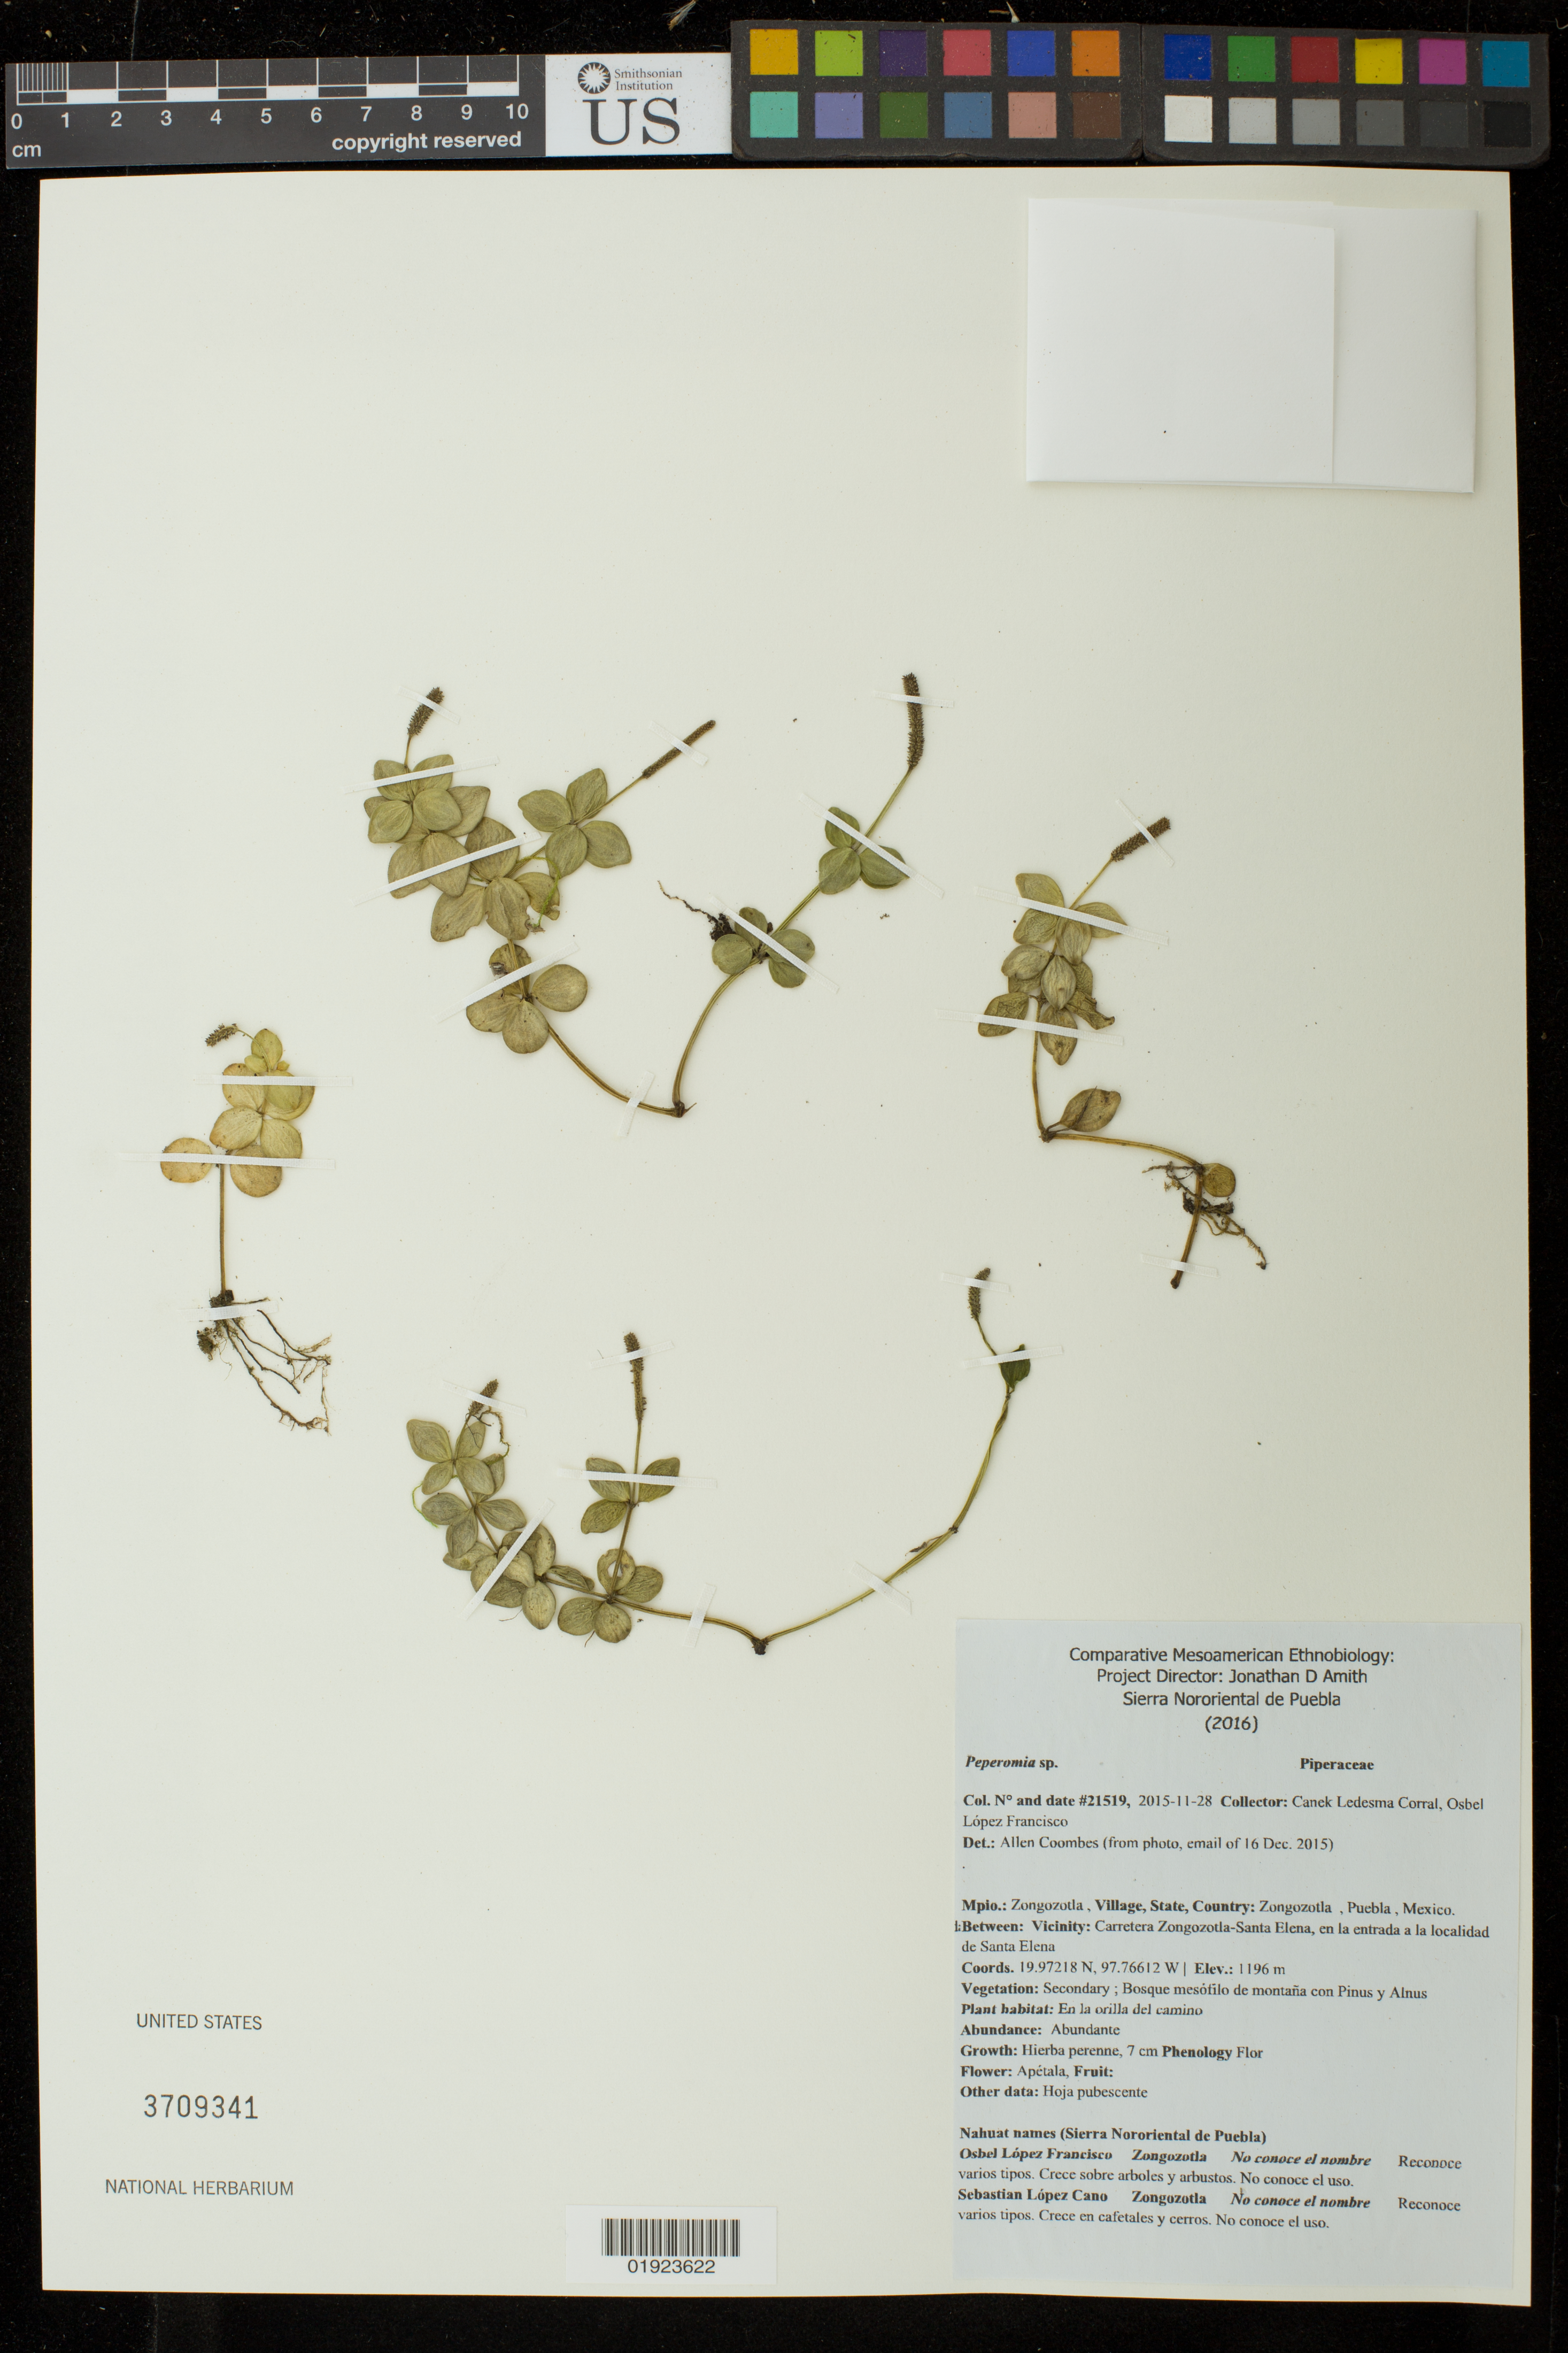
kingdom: Plantae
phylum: Tracheophyta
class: Magnoliopsida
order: Piperales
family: Piperaceae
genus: Peperomia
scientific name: Peperomia sp.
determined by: Coombes, Allen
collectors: Canek Ledesma C. & O. Francisco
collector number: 21519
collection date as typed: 2015-11-28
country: Mexico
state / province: Puebla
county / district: Zongozotla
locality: Zongozotla, Puebla, Mexico, Carretera Zongozotla-Santa Elena, en la entrada a la localidad de Sant Elene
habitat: Secondary; bosque mesofilo de montana con Pinus y Alnus, en la orilla del camino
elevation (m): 1196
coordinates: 19.97218N, 97.76612W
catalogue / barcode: US 3709341